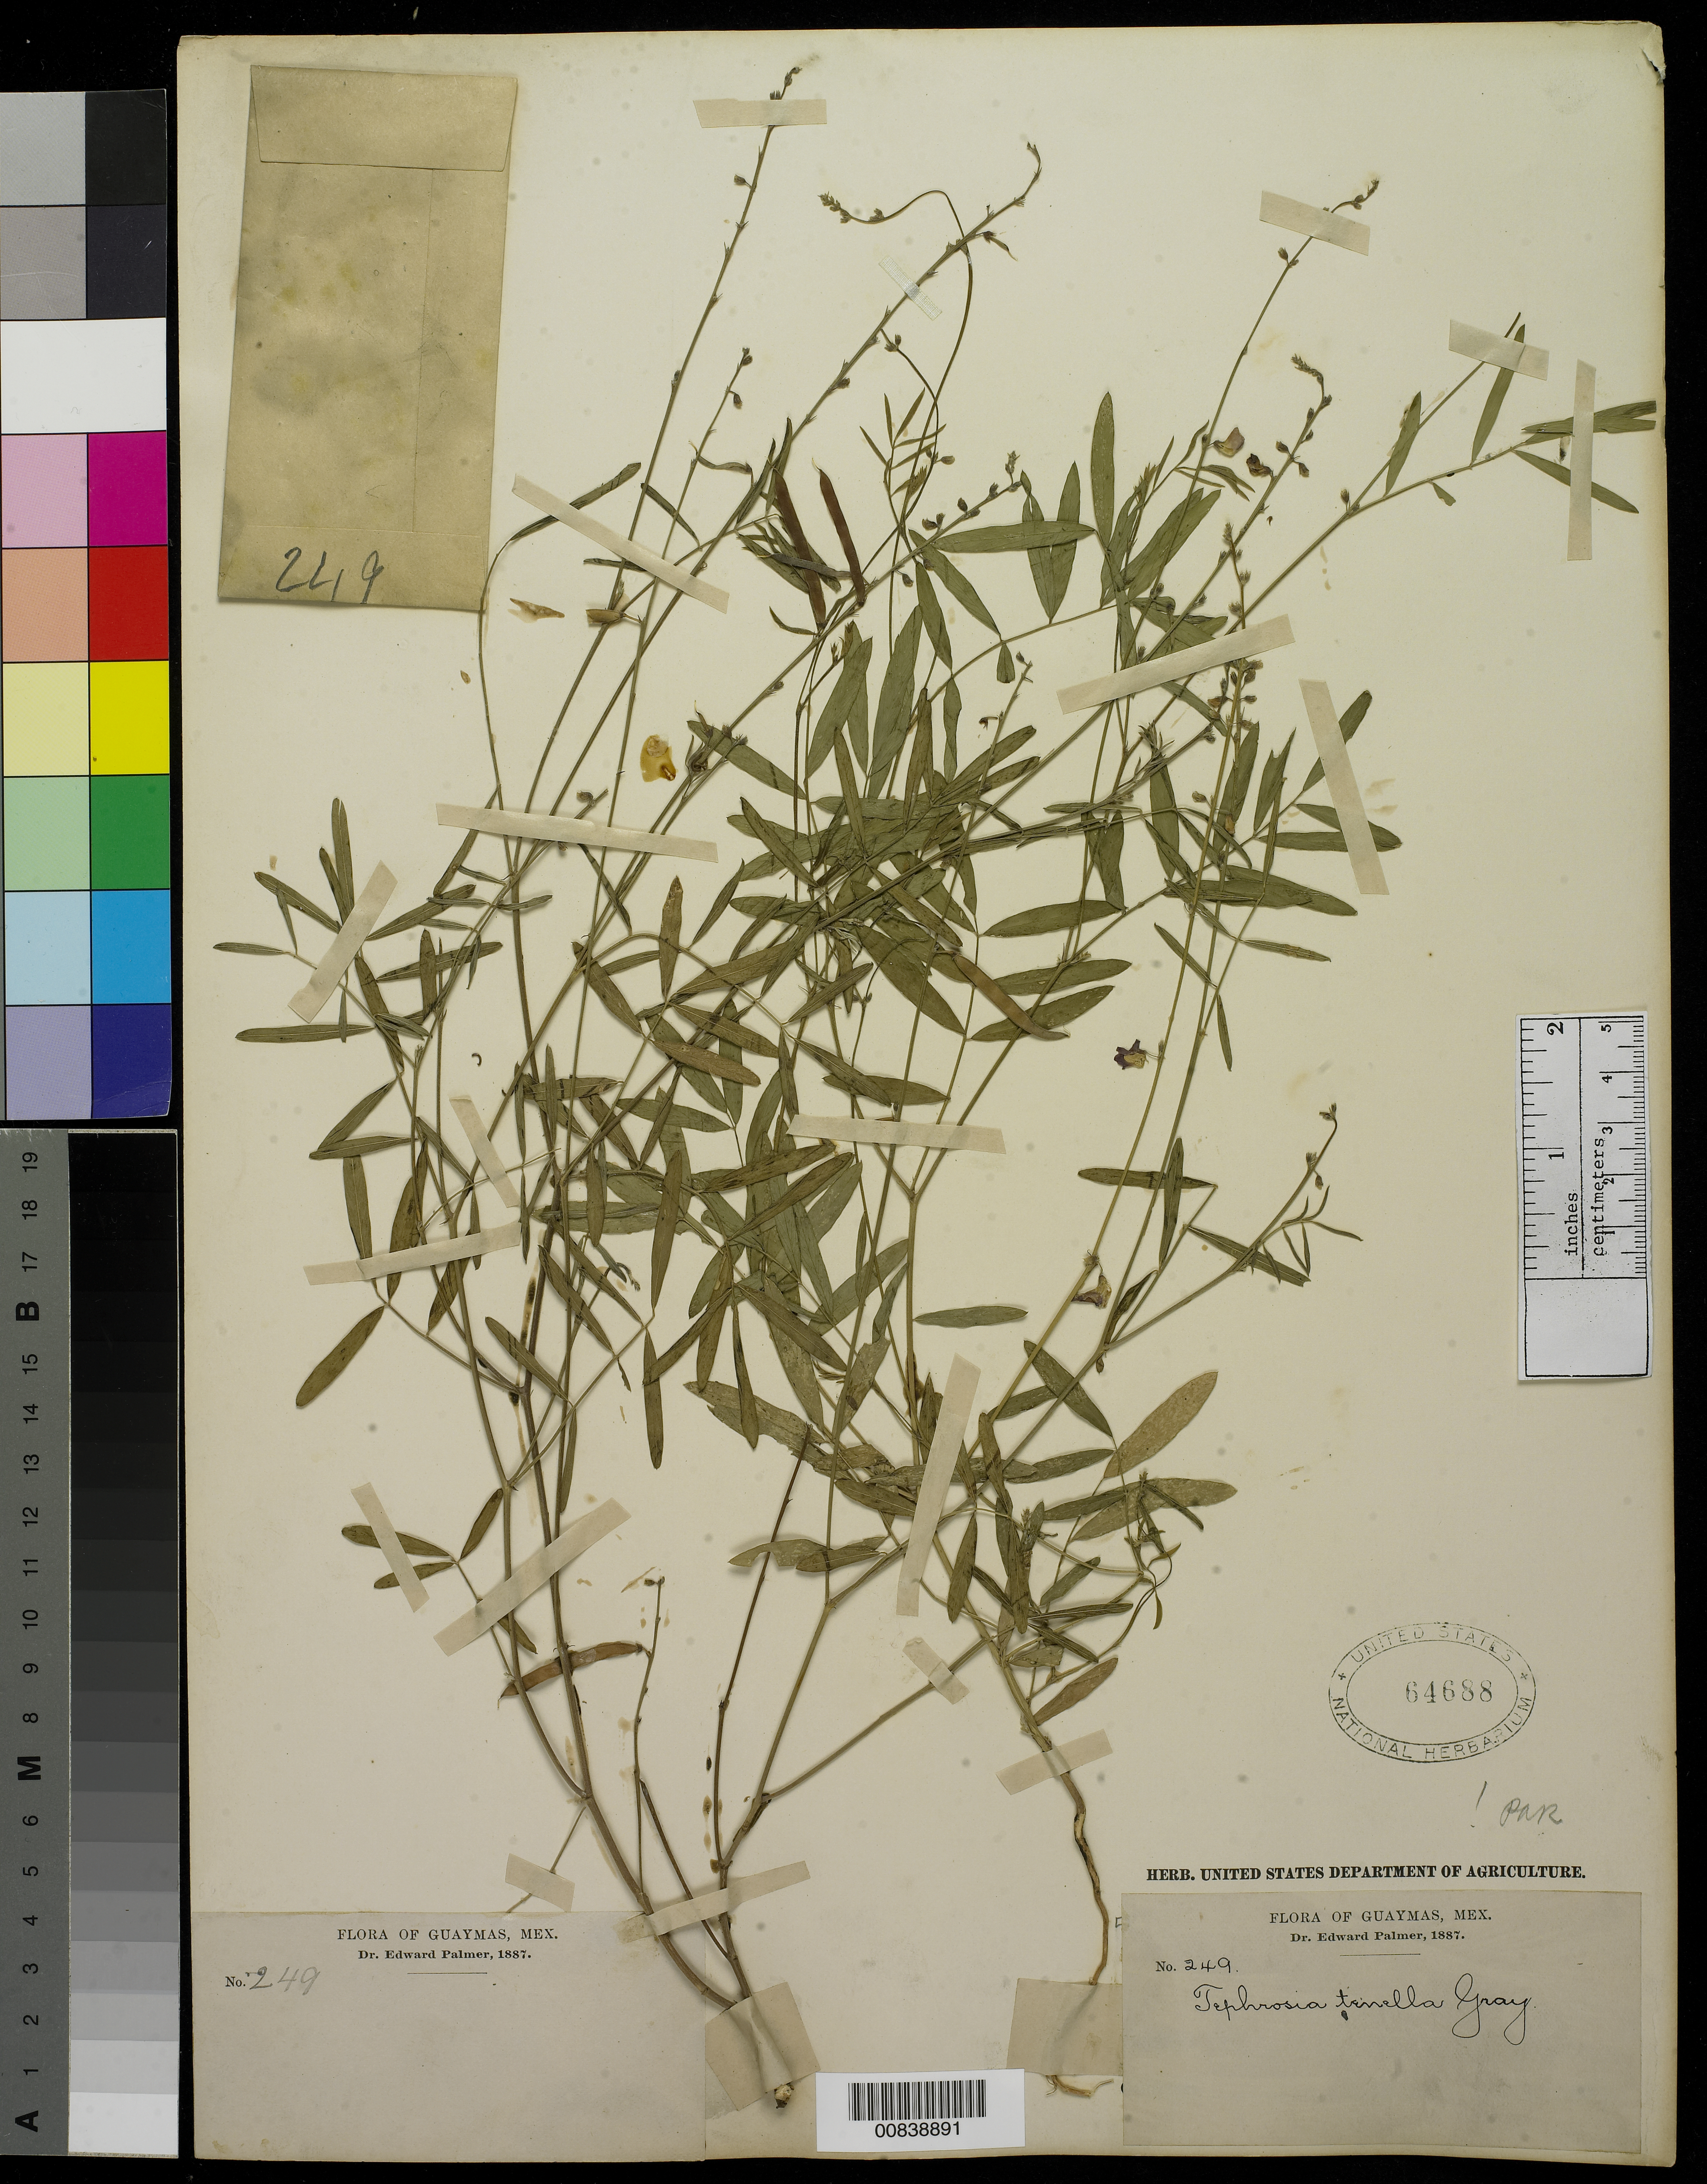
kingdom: Plantae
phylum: Tracheophyta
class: Magnoliopsida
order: Fabales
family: Fabaceae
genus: Tephrosia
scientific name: Tephrosia tenella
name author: A. Gray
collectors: E. Palmer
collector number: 249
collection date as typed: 1887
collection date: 1887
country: Mexico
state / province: Sonora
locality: Guaymas, Sonora.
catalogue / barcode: US 64688